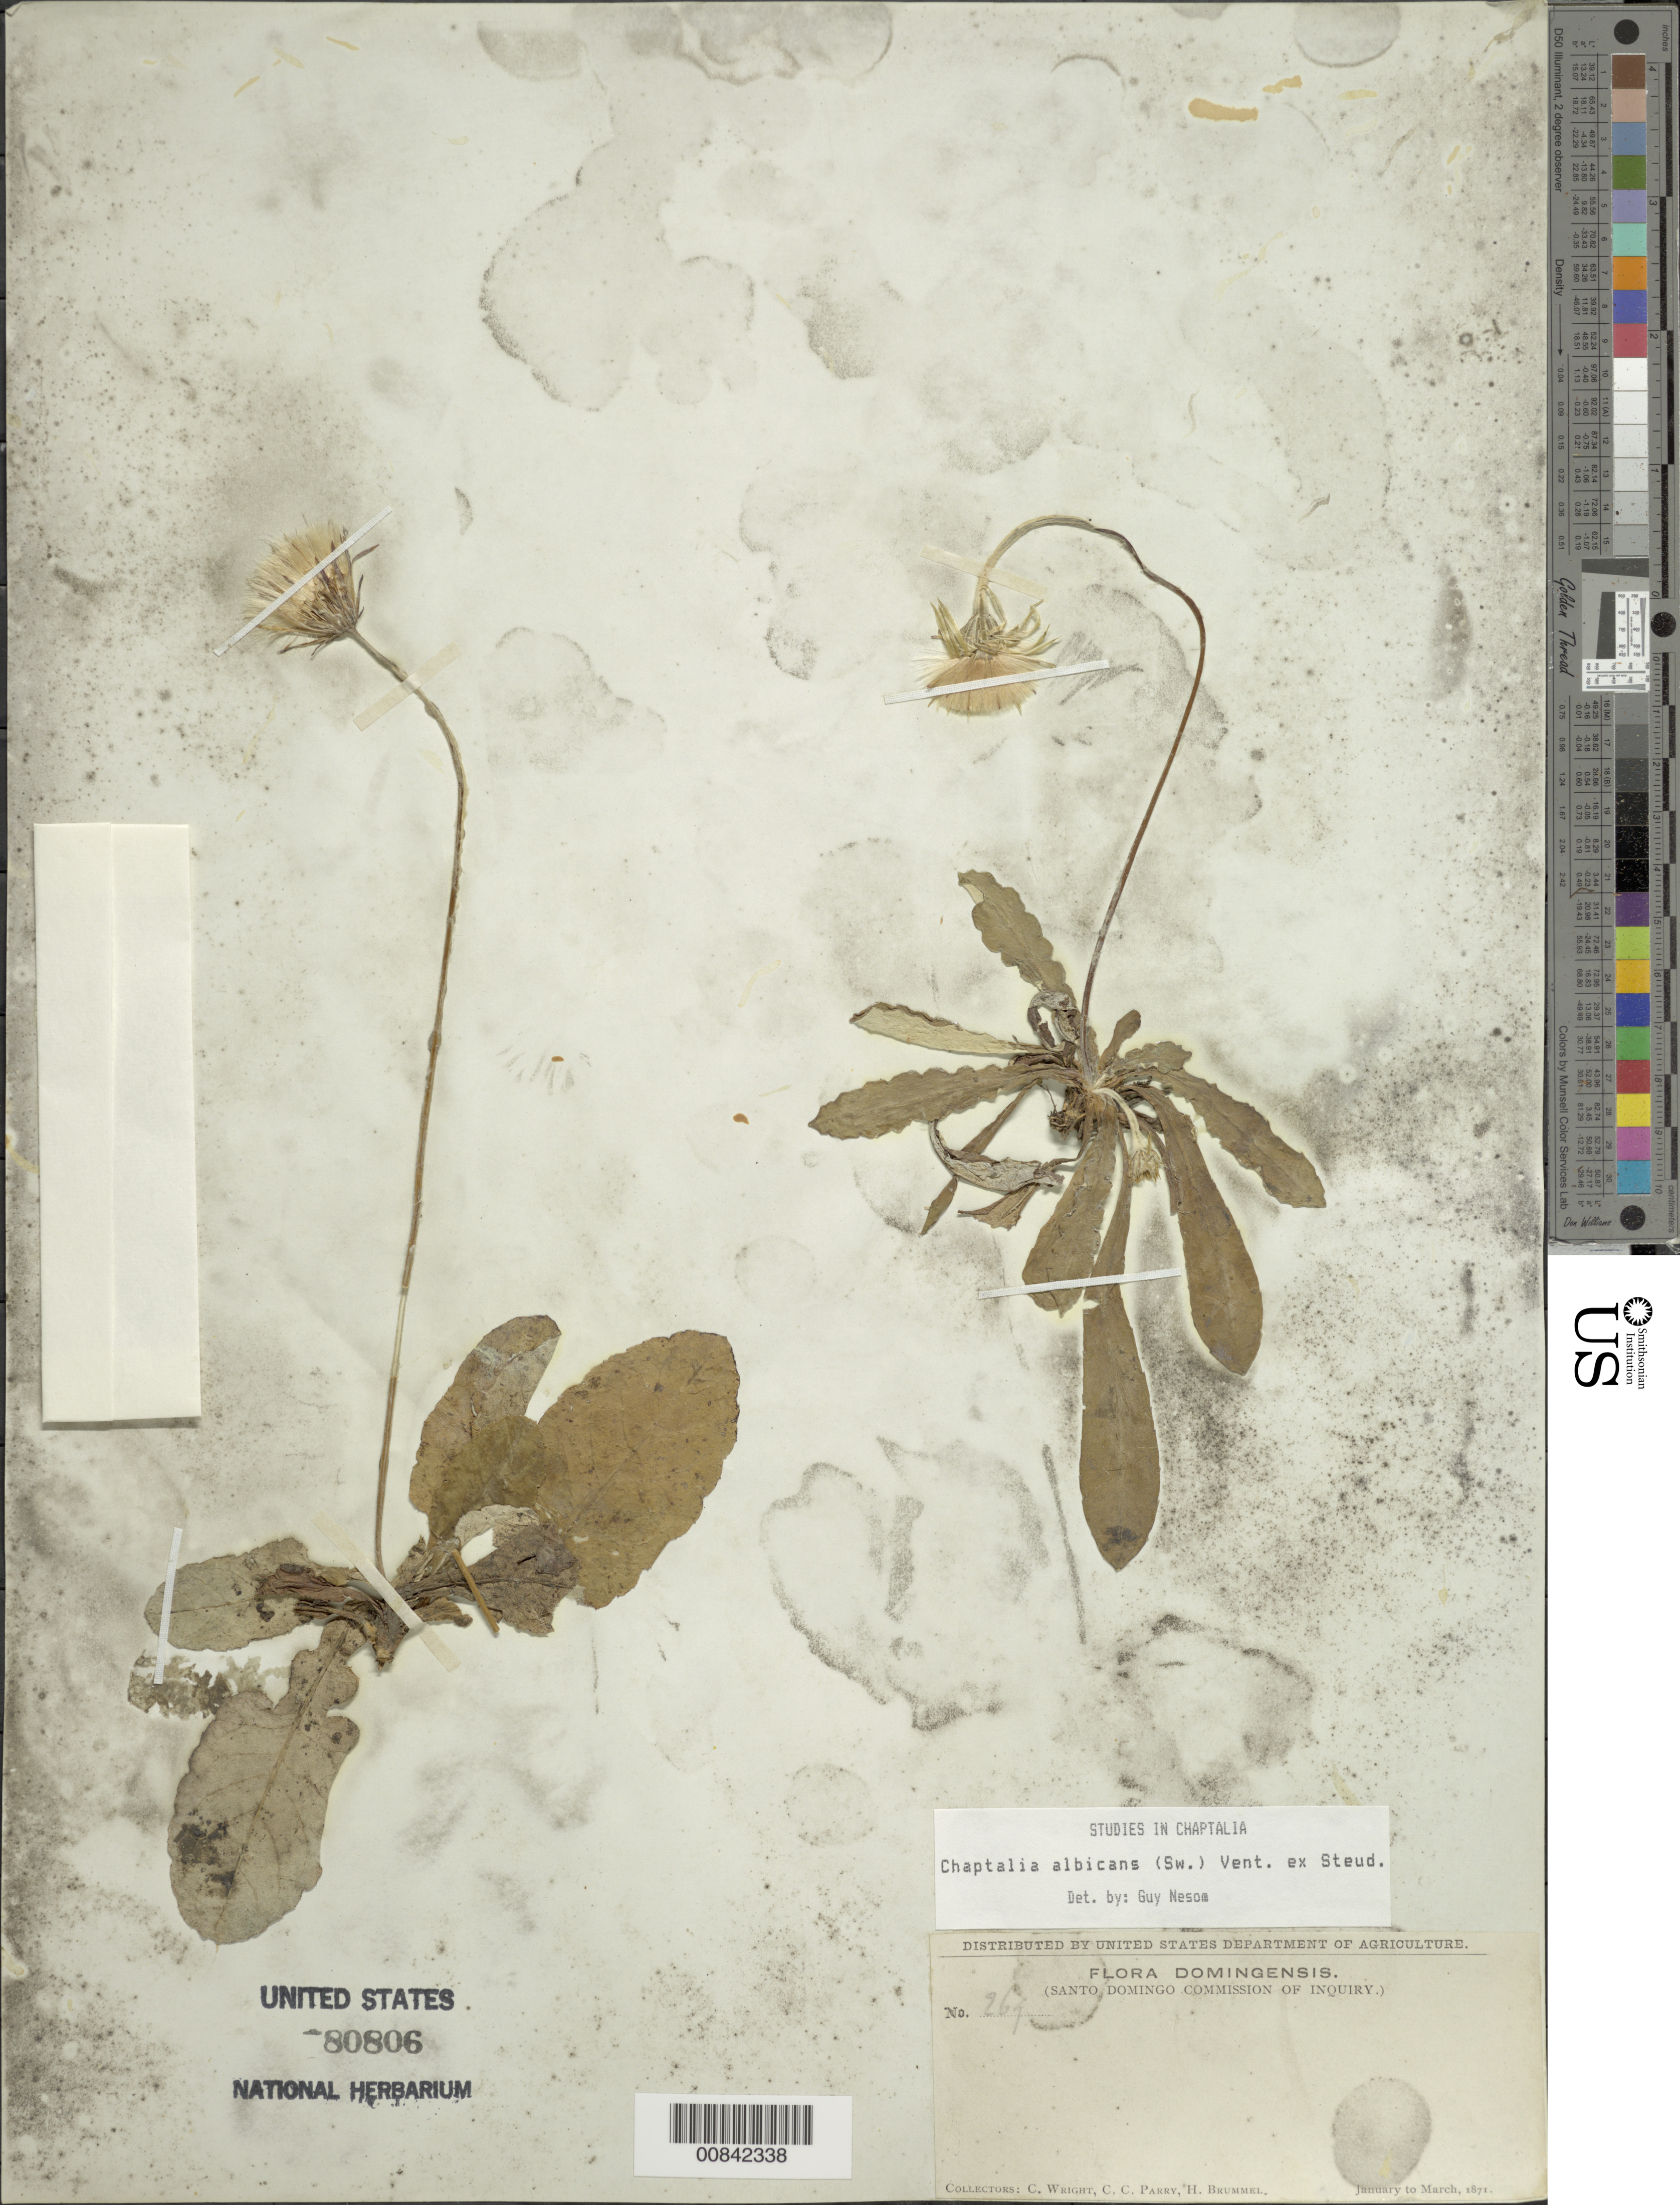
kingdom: Plantae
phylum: Tracheophyta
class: Magnoliopsida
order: Asterales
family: Asteraceae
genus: Chaptalia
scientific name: Chaptalia albicans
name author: (Sw.) Vent. ex B.D. Jacks.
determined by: Nesom, Guy L.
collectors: C. Wright, C. C. Parry & H. Brummel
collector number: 269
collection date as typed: Jan 1871 to -- Mar 1871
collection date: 1871-01/1871-03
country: Dominican Republic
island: Hispaniola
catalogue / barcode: US 80806